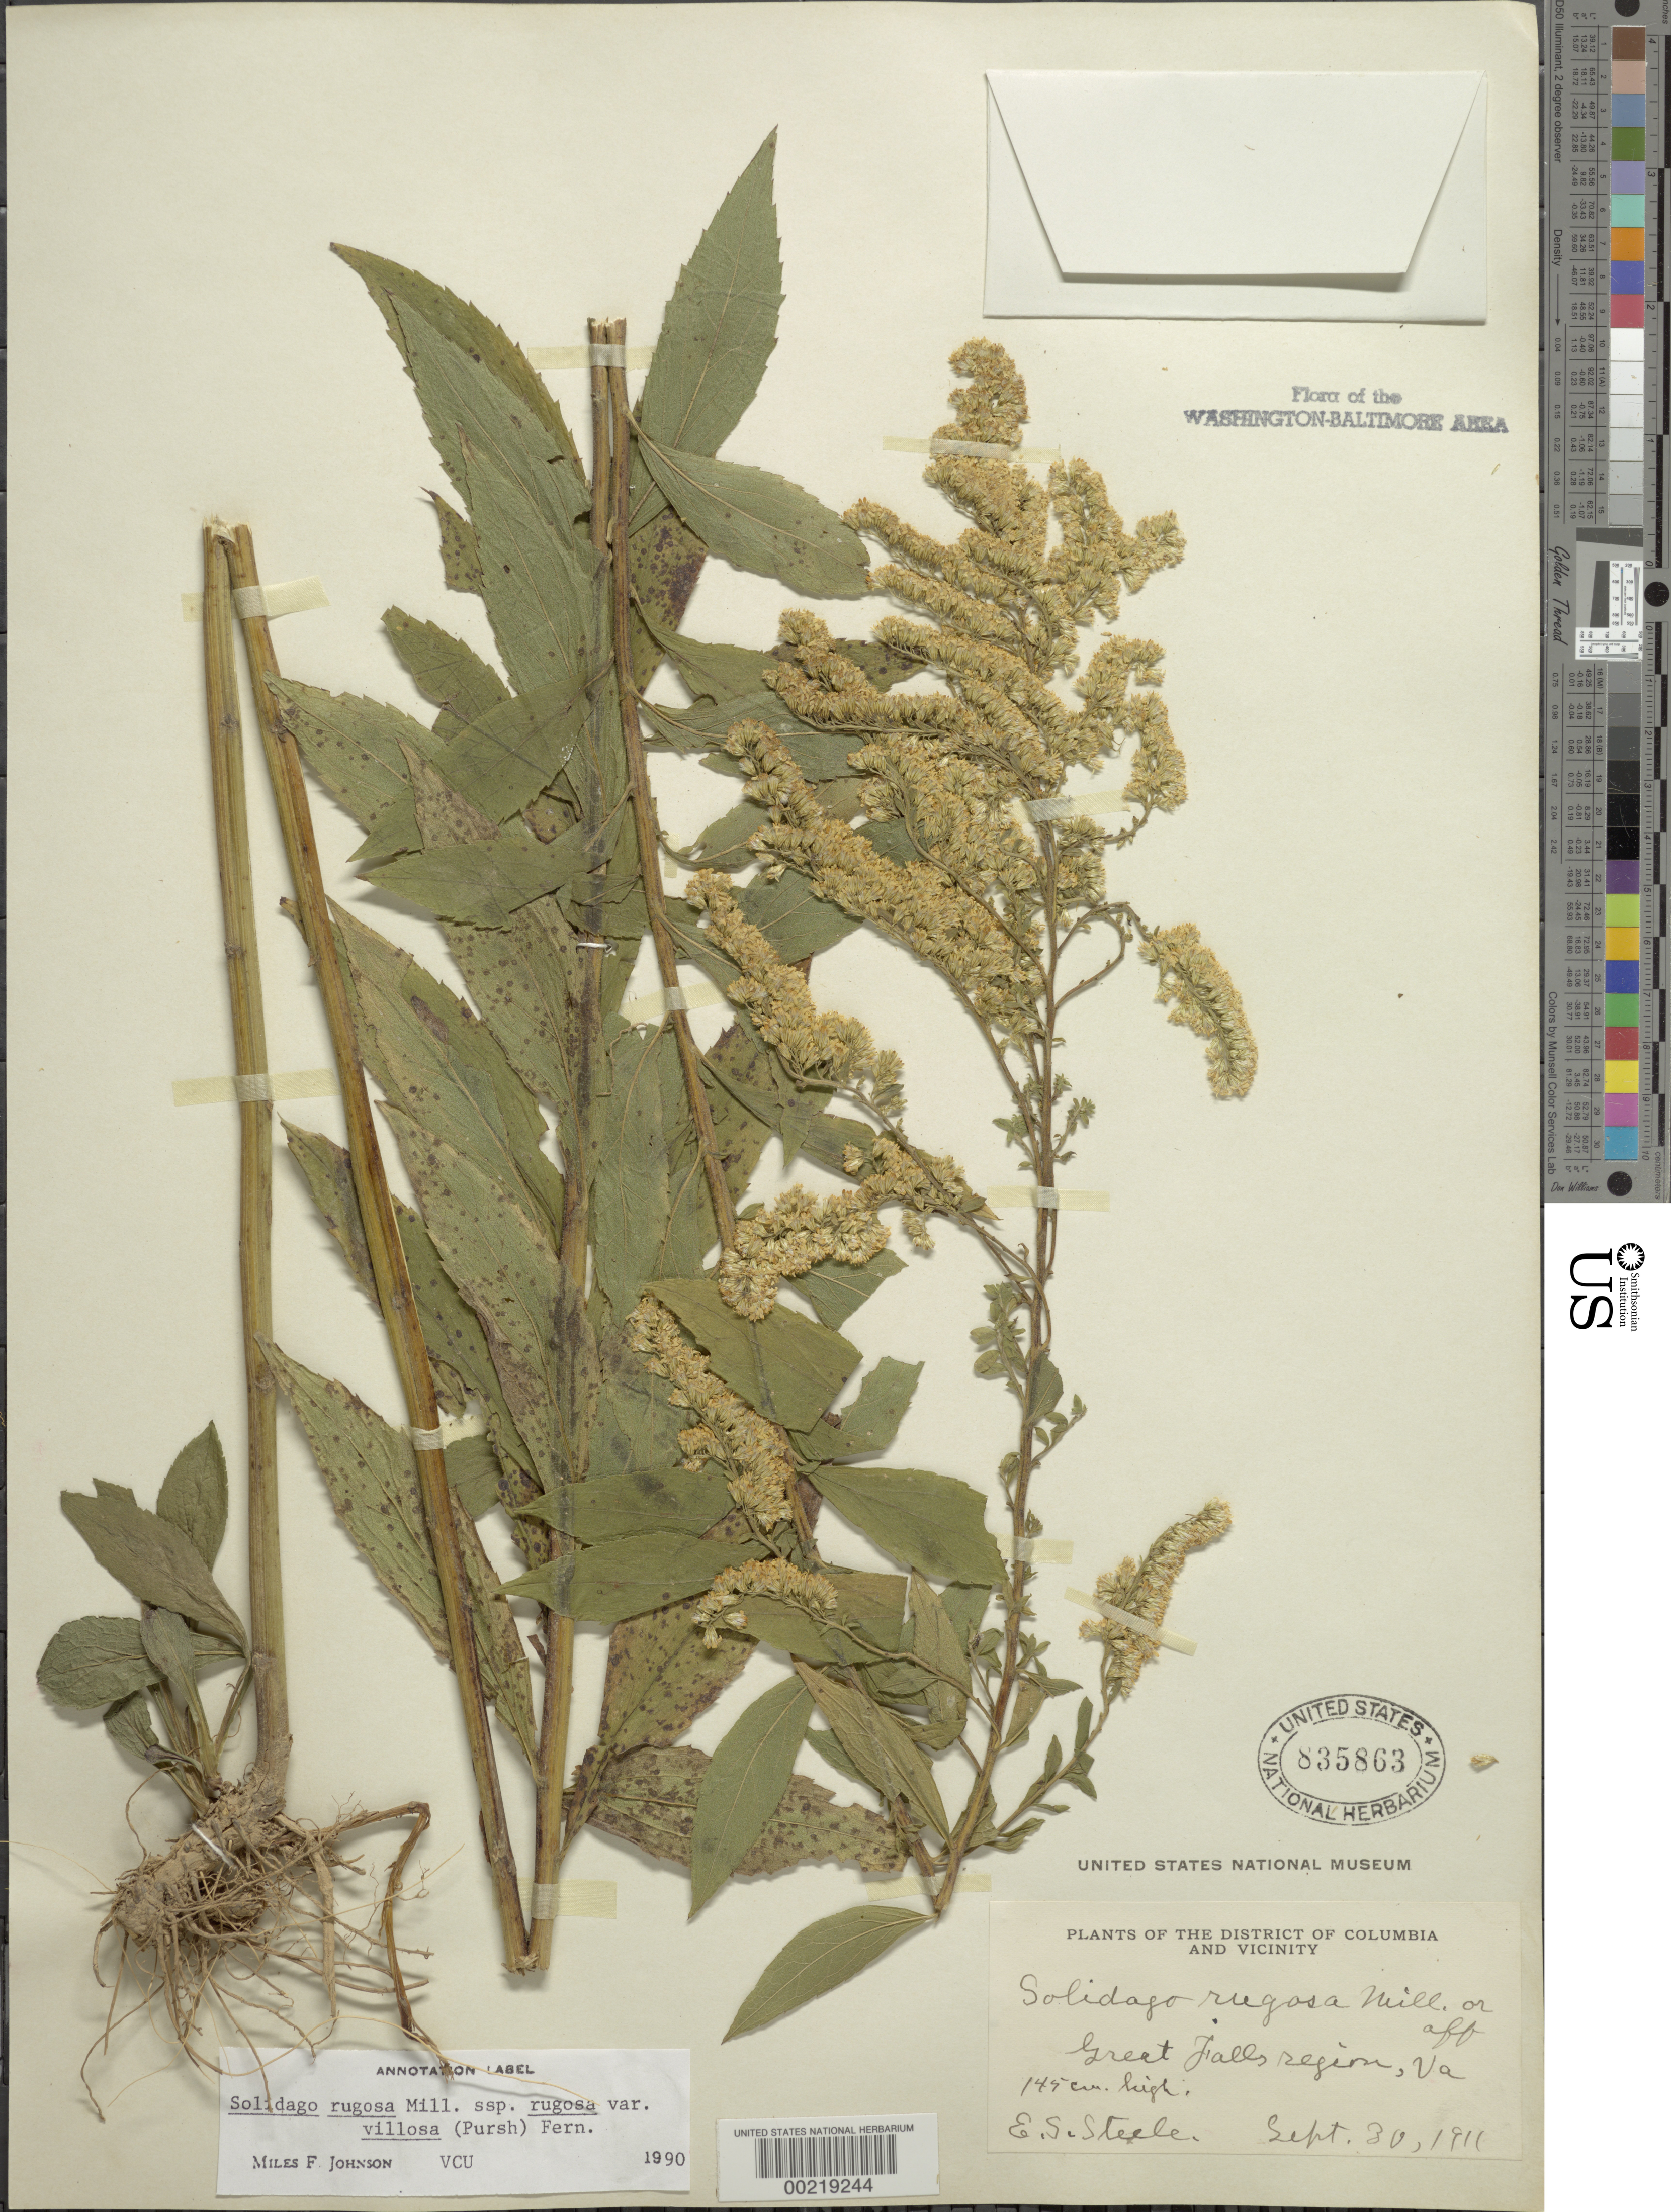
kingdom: Plantae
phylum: Tracheophyta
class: Magnoliopsida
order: Asterales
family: Asteraceae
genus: Solidago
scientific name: Solidago rugosa var. villosa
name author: Mill.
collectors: E. Steele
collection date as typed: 30 Sep 1911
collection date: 1911-09-30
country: United States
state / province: Virginia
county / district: Fairfax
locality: Great Falls Region C. & O. Canal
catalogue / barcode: US 835863